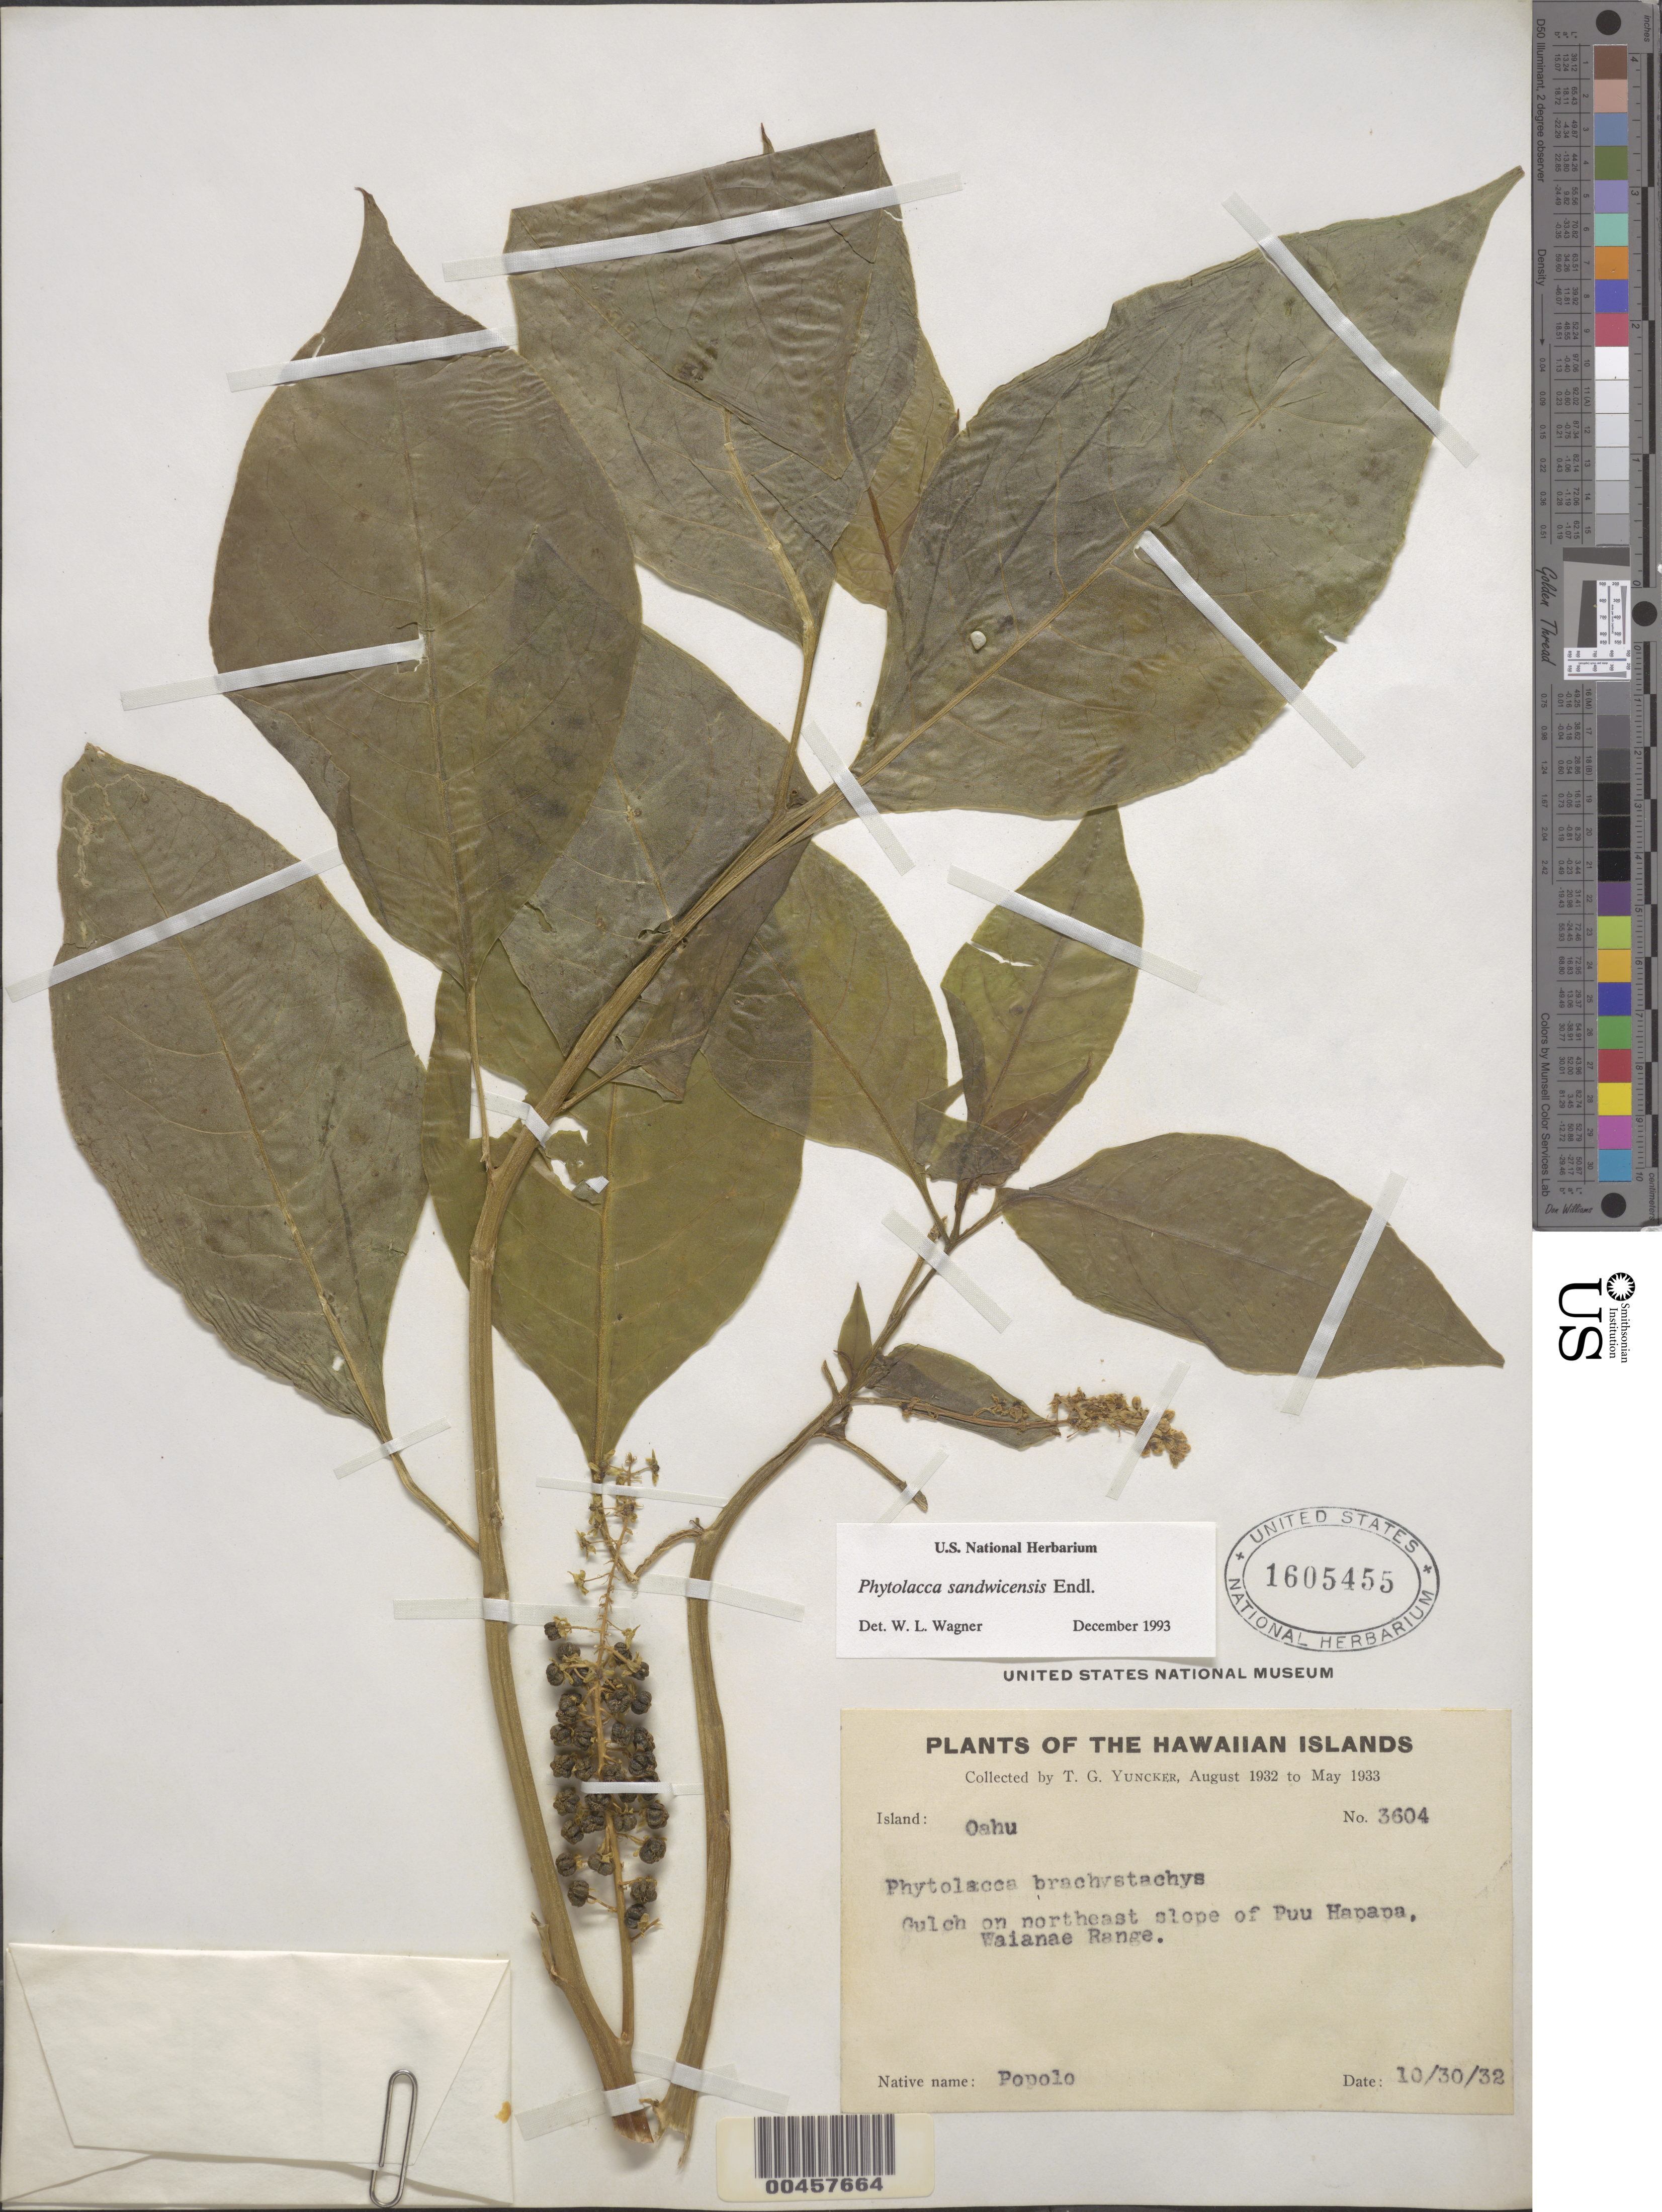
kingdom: Plantae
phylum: Tracheophyta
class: Magnoliopsida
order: Caryophyllales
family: Phytolaccaceae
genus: Phytolacca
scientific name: Phytolacca sandwicensis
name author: Endl.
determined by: Wagner, W. L., (BOT), Smithsonian Institution - National Museum of Natural History (UNITED STATES)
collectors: T. G. Yuncker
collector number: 3604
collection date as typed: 30 Oct 1932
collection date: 1932-10-30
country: United States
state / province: Hawaii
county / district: Honolulu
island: Oahu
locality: Gulch on NE slope of Puu Hapapa, Waianae Range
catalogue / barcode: US 1605455